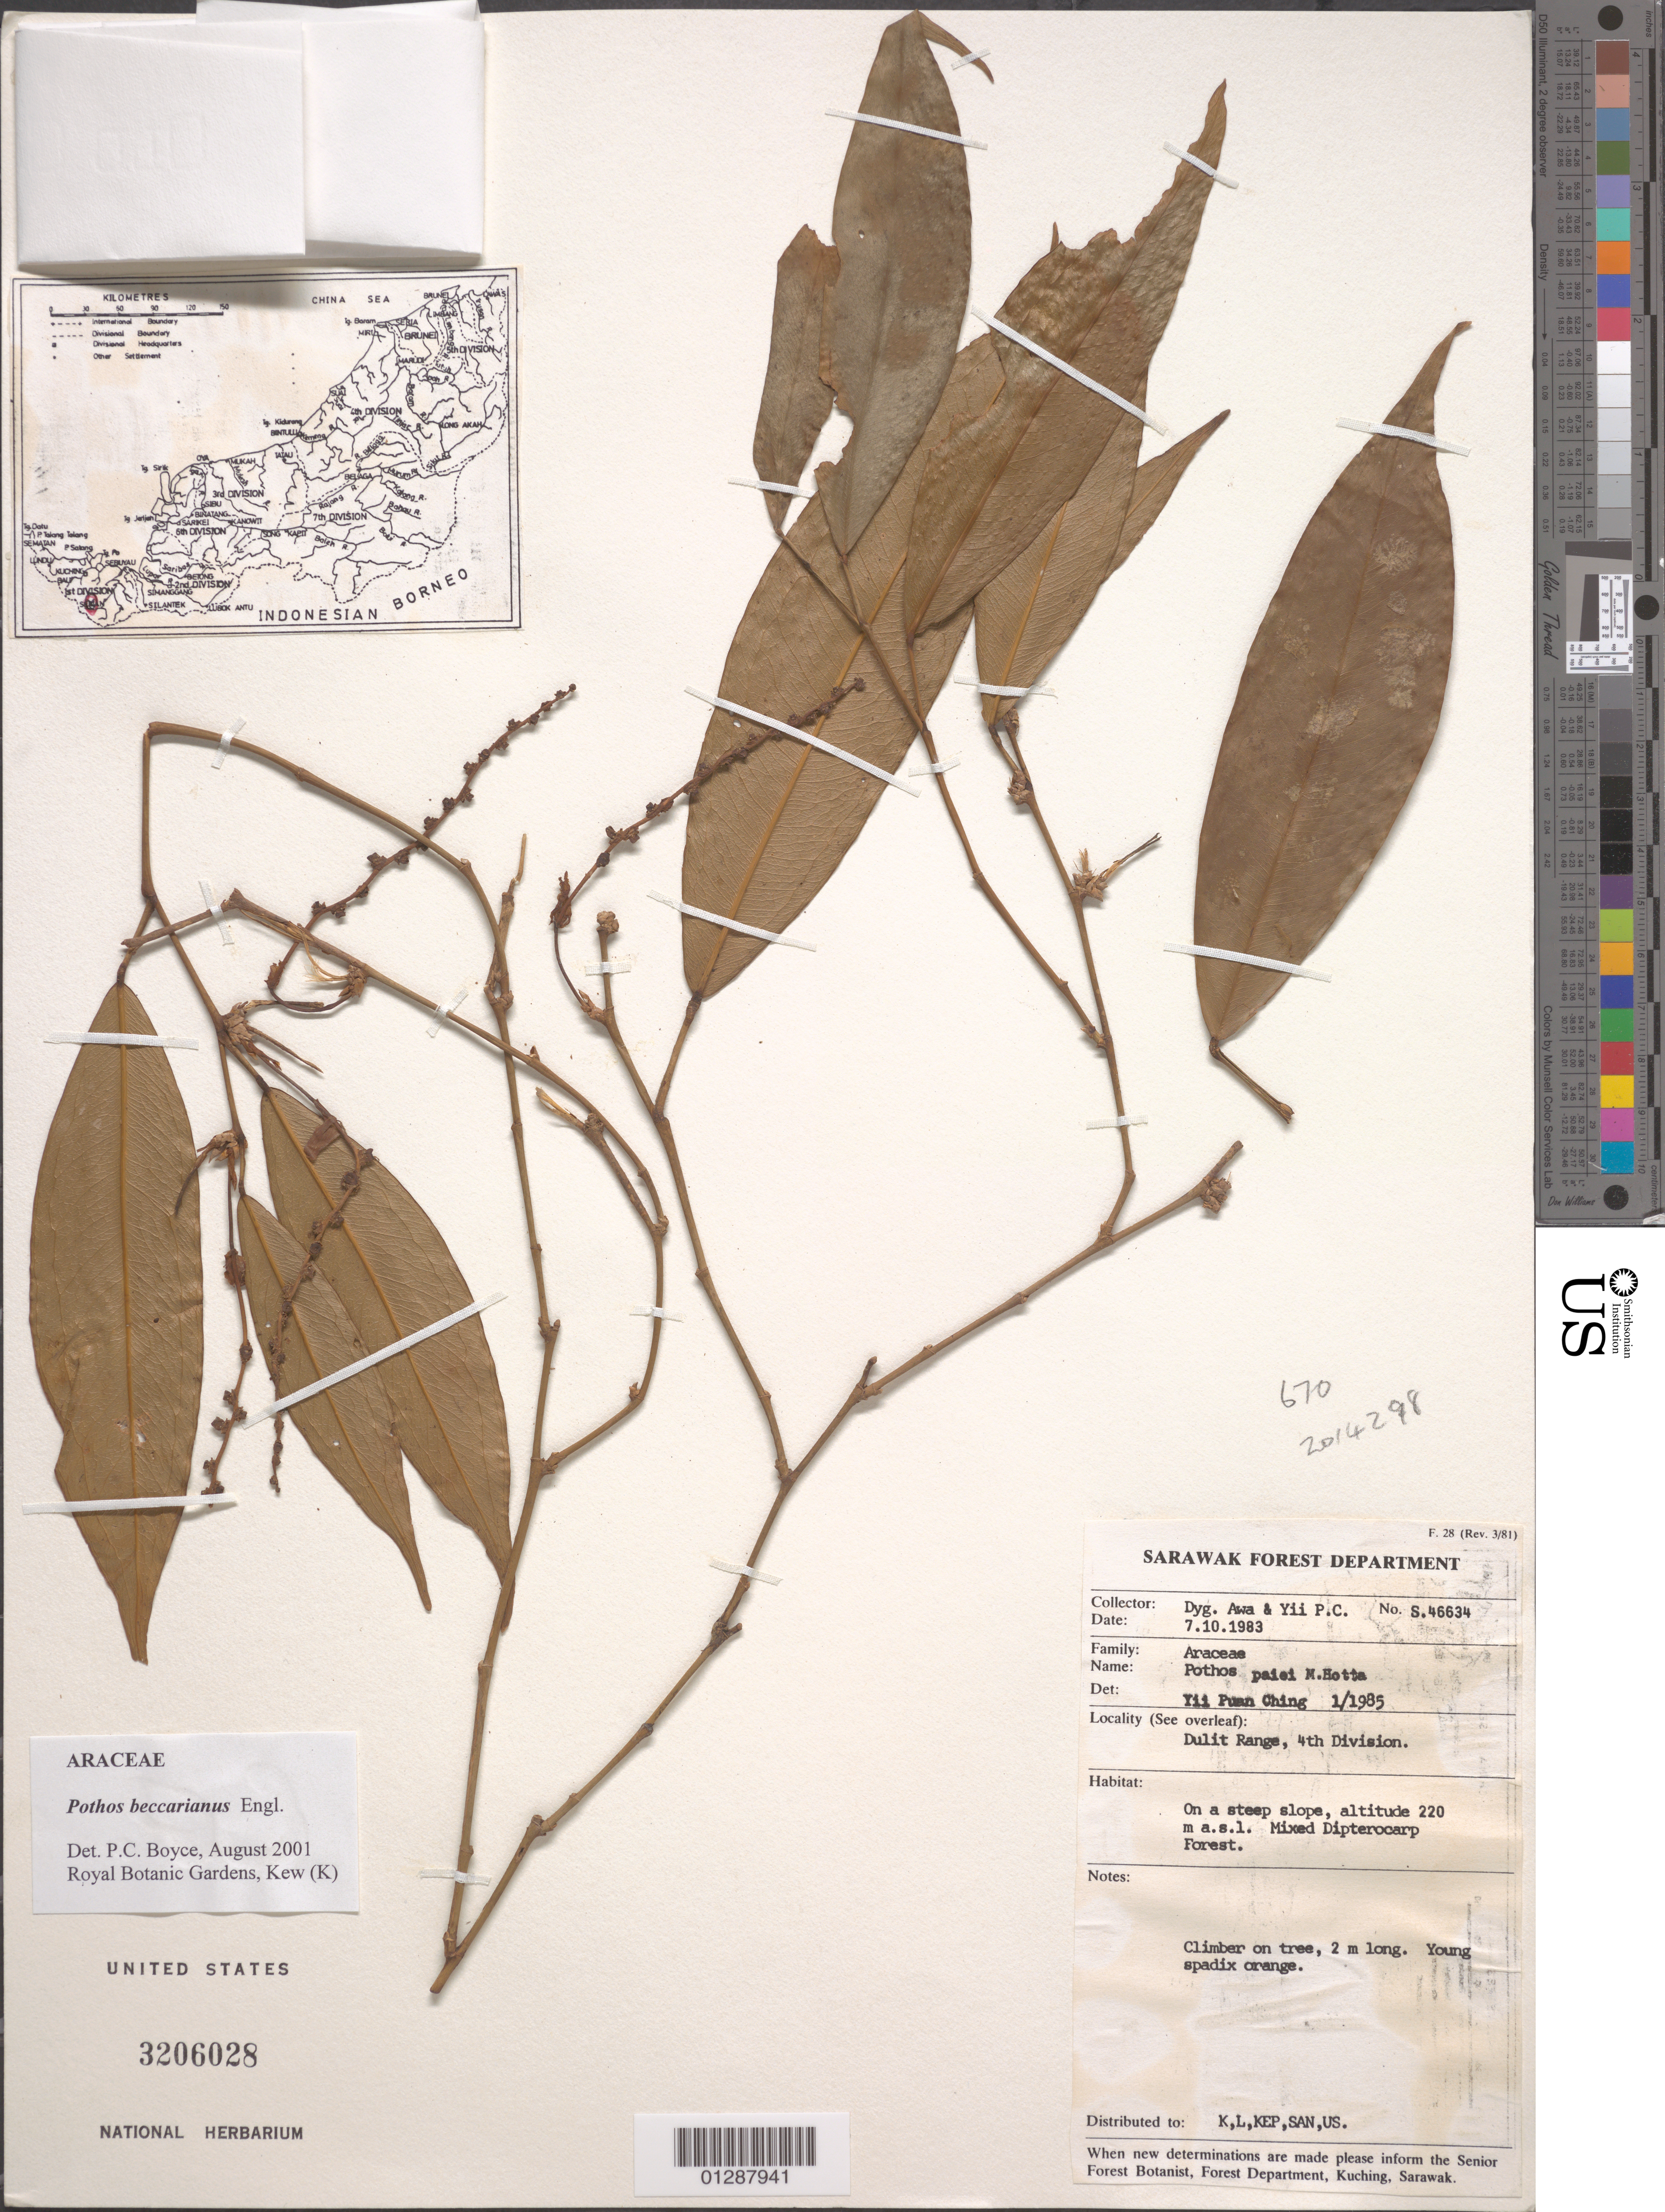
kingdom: Plantae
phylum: Tracheophyta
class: Liliopsida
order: Alismatales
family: Araceae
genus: Pothos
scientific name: Pothos beccarianus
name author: Engl.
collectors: D. Awa & P. Yii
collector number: S46634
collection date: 1986-10-07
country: Malaysia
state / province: Sarawak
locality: Dulit Range, 4th Division. On a steep slope.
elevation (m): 220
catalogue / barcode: US 3206028